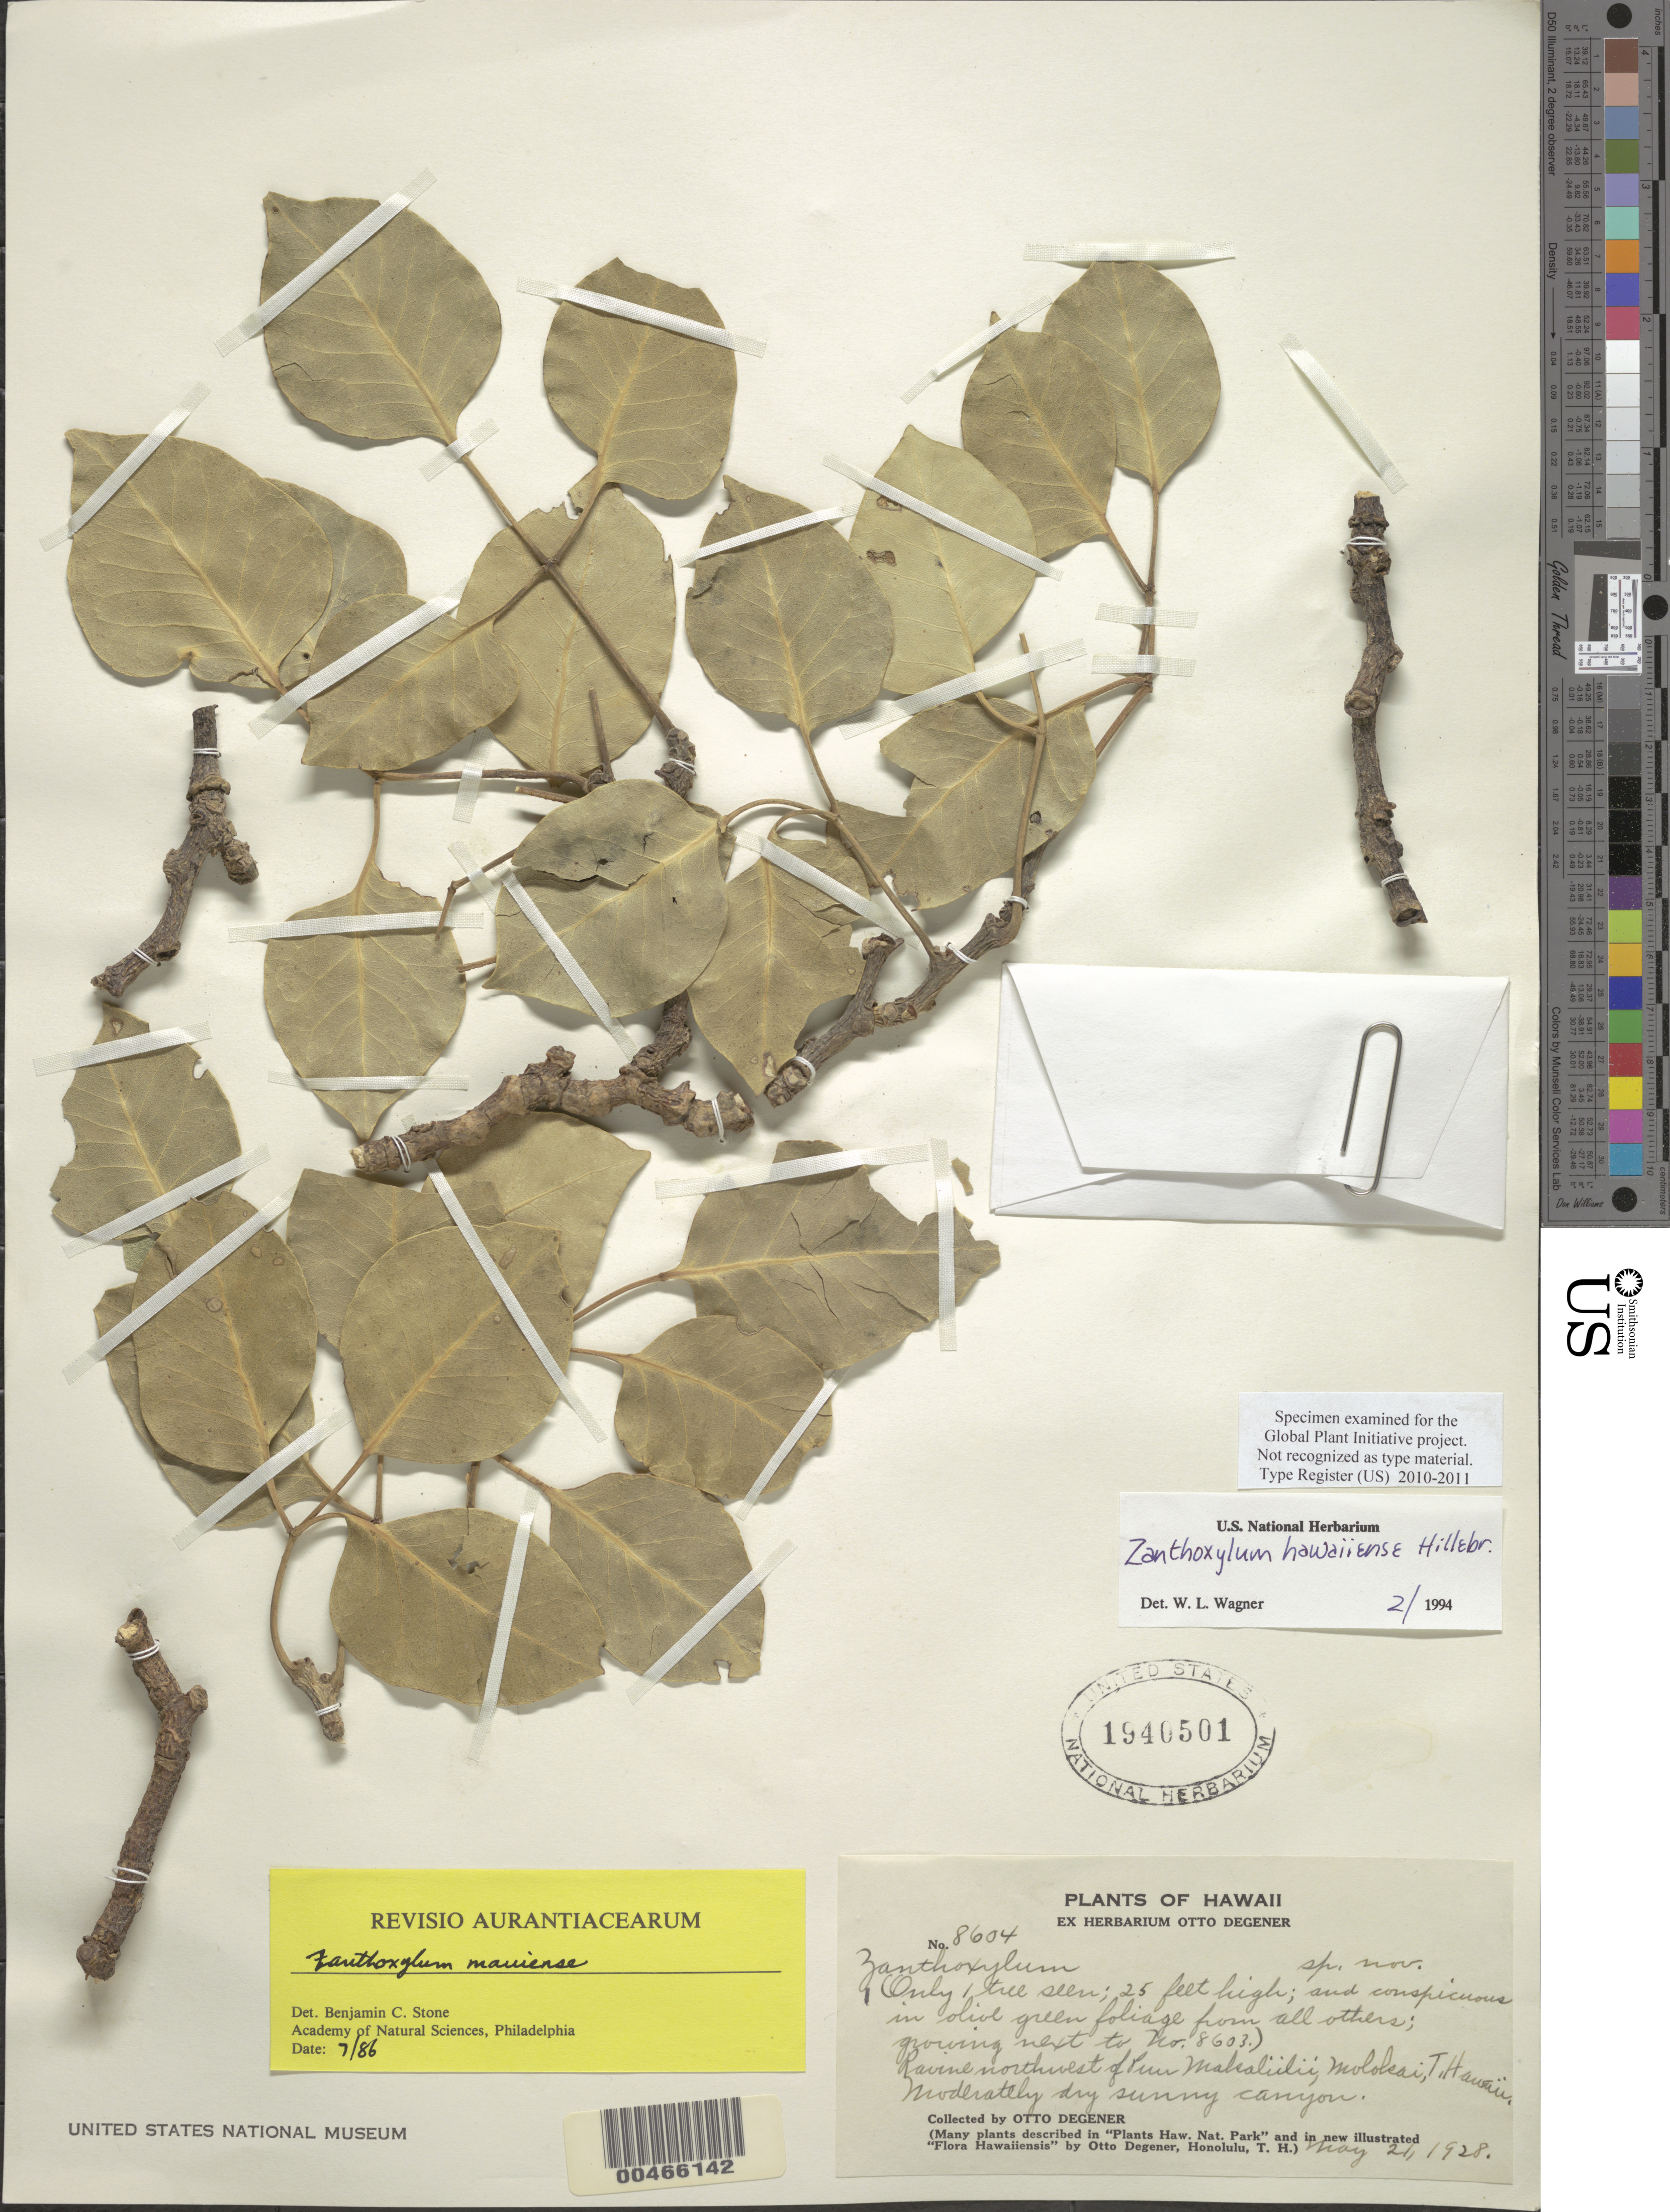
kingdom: Plantae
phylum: Tracheophyta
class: Magnoliopsida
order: Sapindales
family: Rutaceae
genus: Zanthoxylum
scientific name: Zanthoxylum hawaiiense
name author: Hillebr.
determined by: Wagner, W. L., (BOT), Smithsonian Institution - National Museum of Natural History (UNITED STATES)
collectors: O. Degener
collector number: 8604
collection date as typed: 21 May 1928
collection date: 1928-05-21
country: United States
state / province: Hawaii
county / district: Maui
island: Moloka'i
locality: Ravine NW of Puu Makaliilii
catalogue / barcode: US 1940501